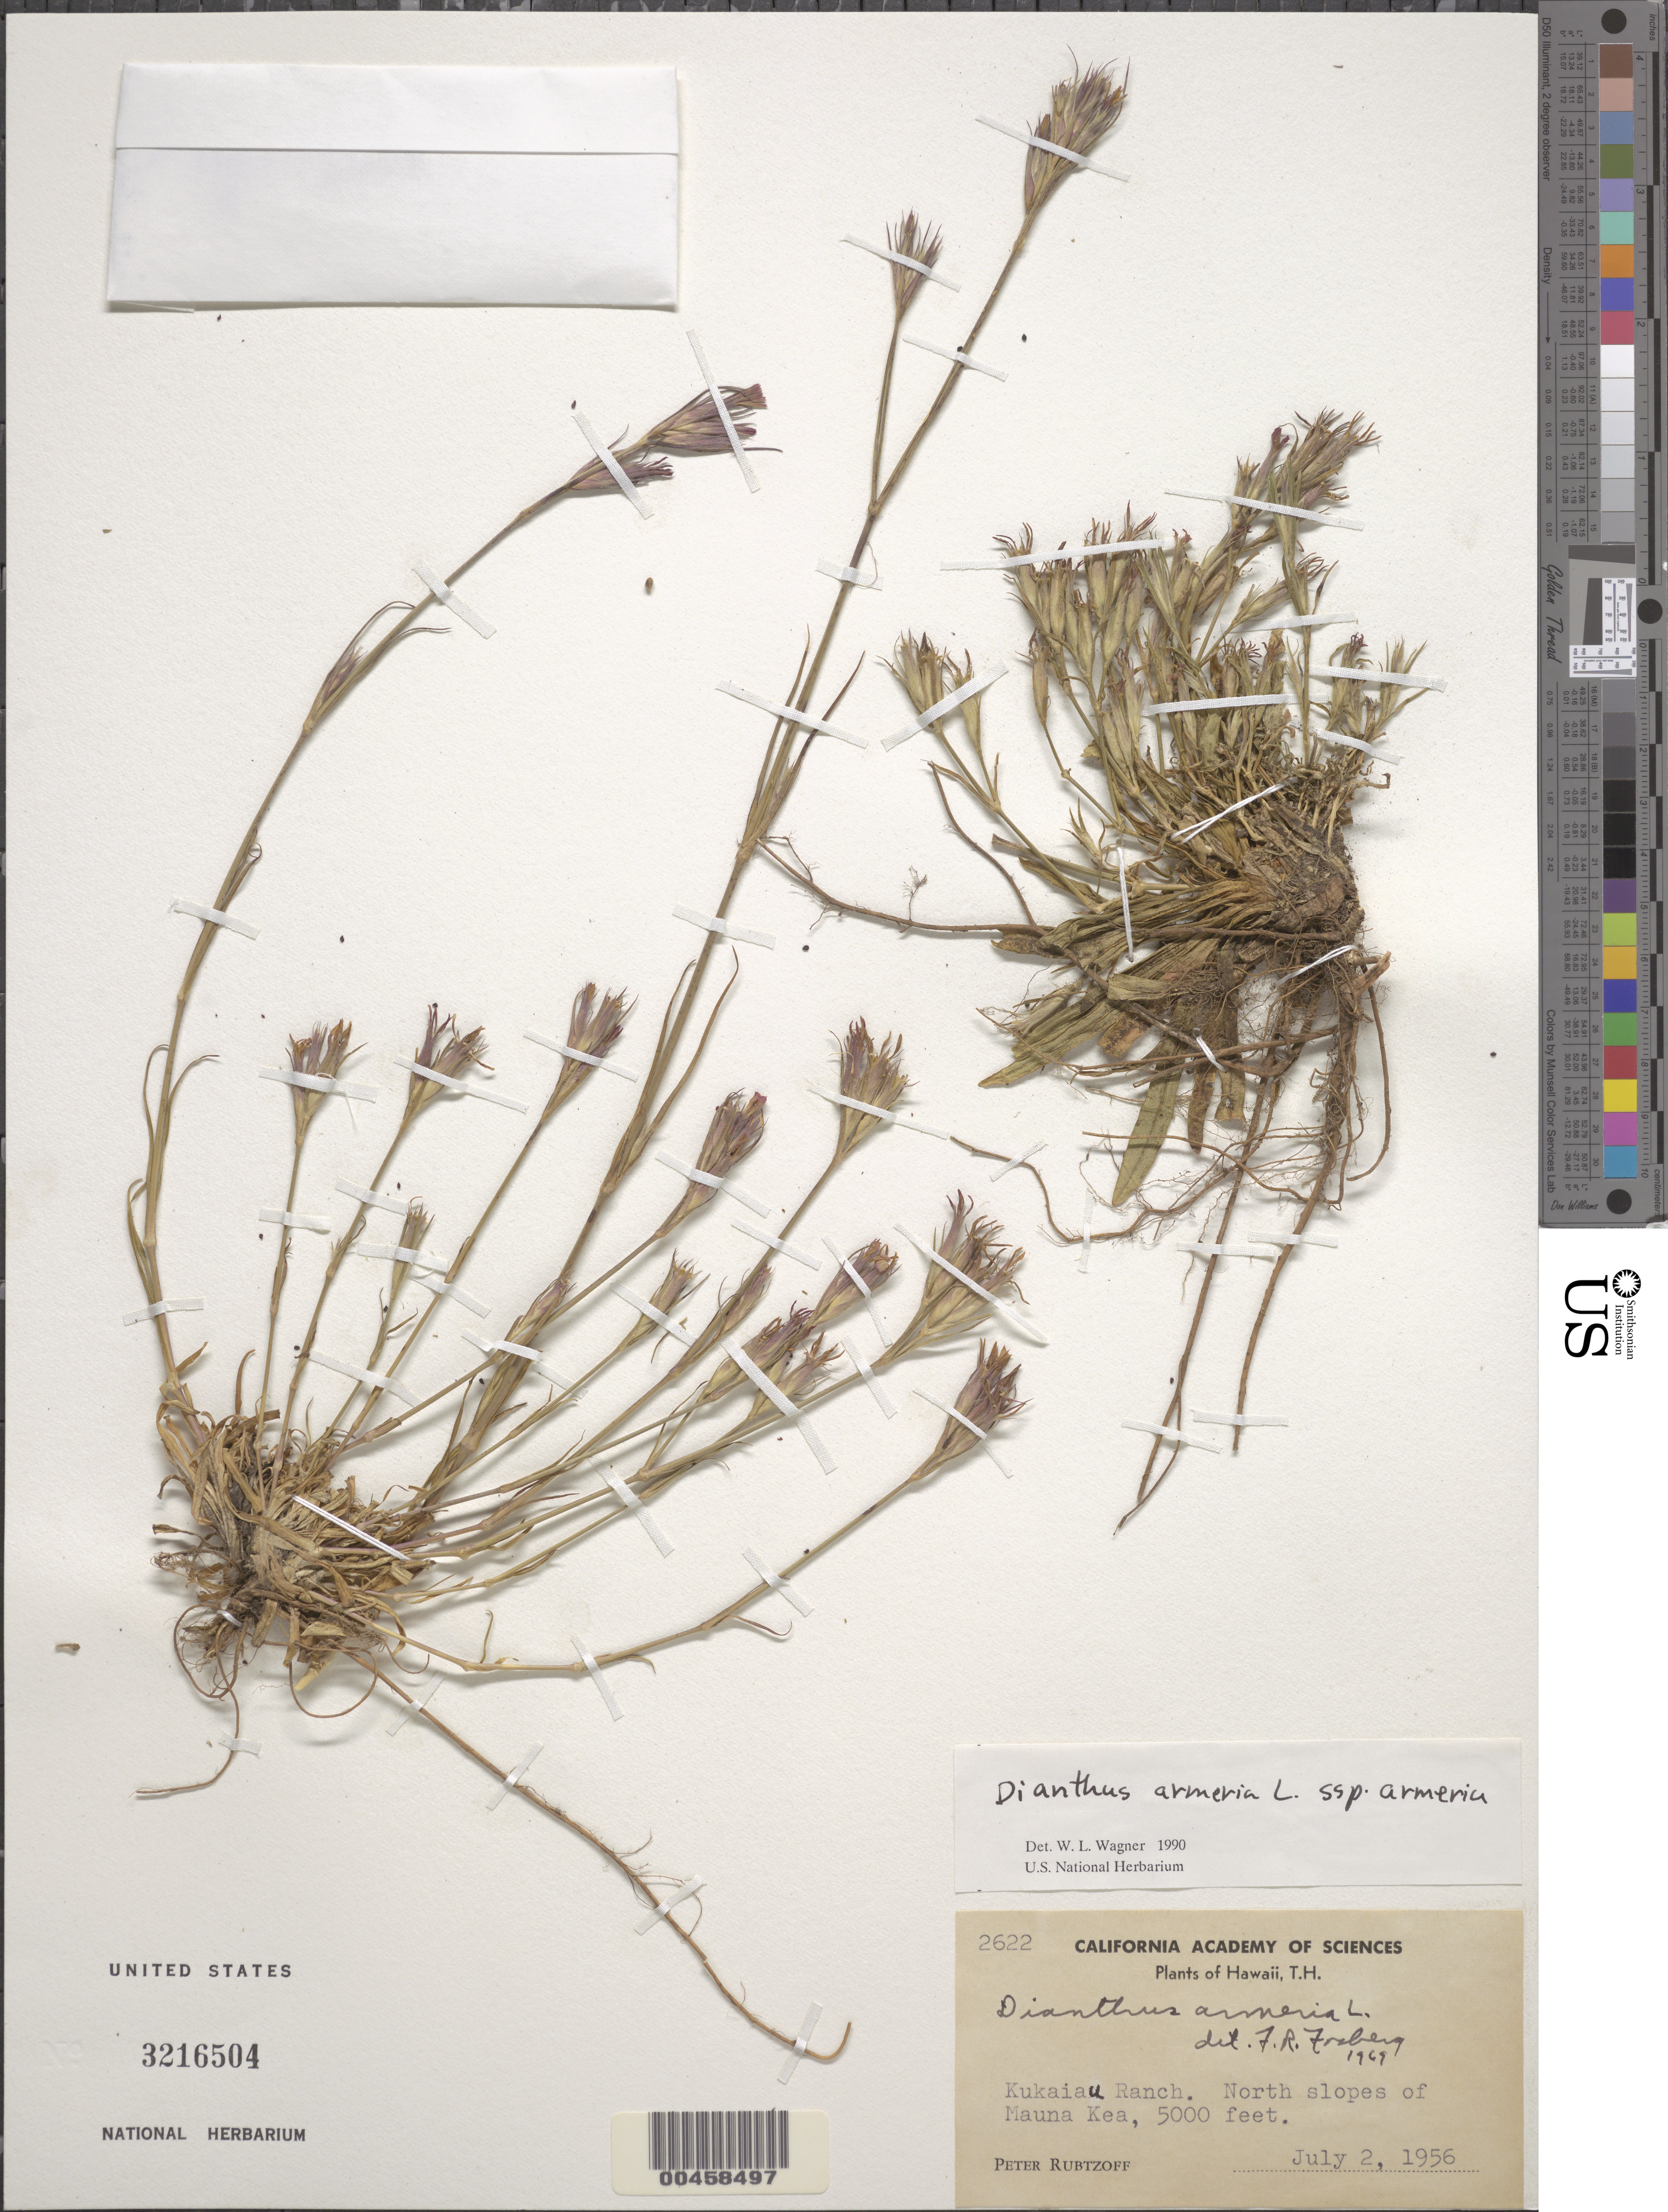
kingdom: Plantae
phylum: Tracheophyta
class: Magnoliopsida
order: Caryophyllales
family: Caryophyllaceae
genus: Dianthus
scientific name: Dianthus armeria subsp. armeria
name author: L.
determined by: Wagner, W. L., (BOT), Smithsonian Institution - National Museum of Natural History (UNITED STATES)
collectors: P. Rubtzoff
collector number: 2622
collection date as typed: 2 Jul 1956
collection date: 1956-07-02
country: United States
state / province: Hawaii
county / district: Hawaii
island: Hawaii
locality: Kukaiau Ranch. North slopes of Mauna Kea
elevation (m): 1524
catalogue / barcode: US 3216504